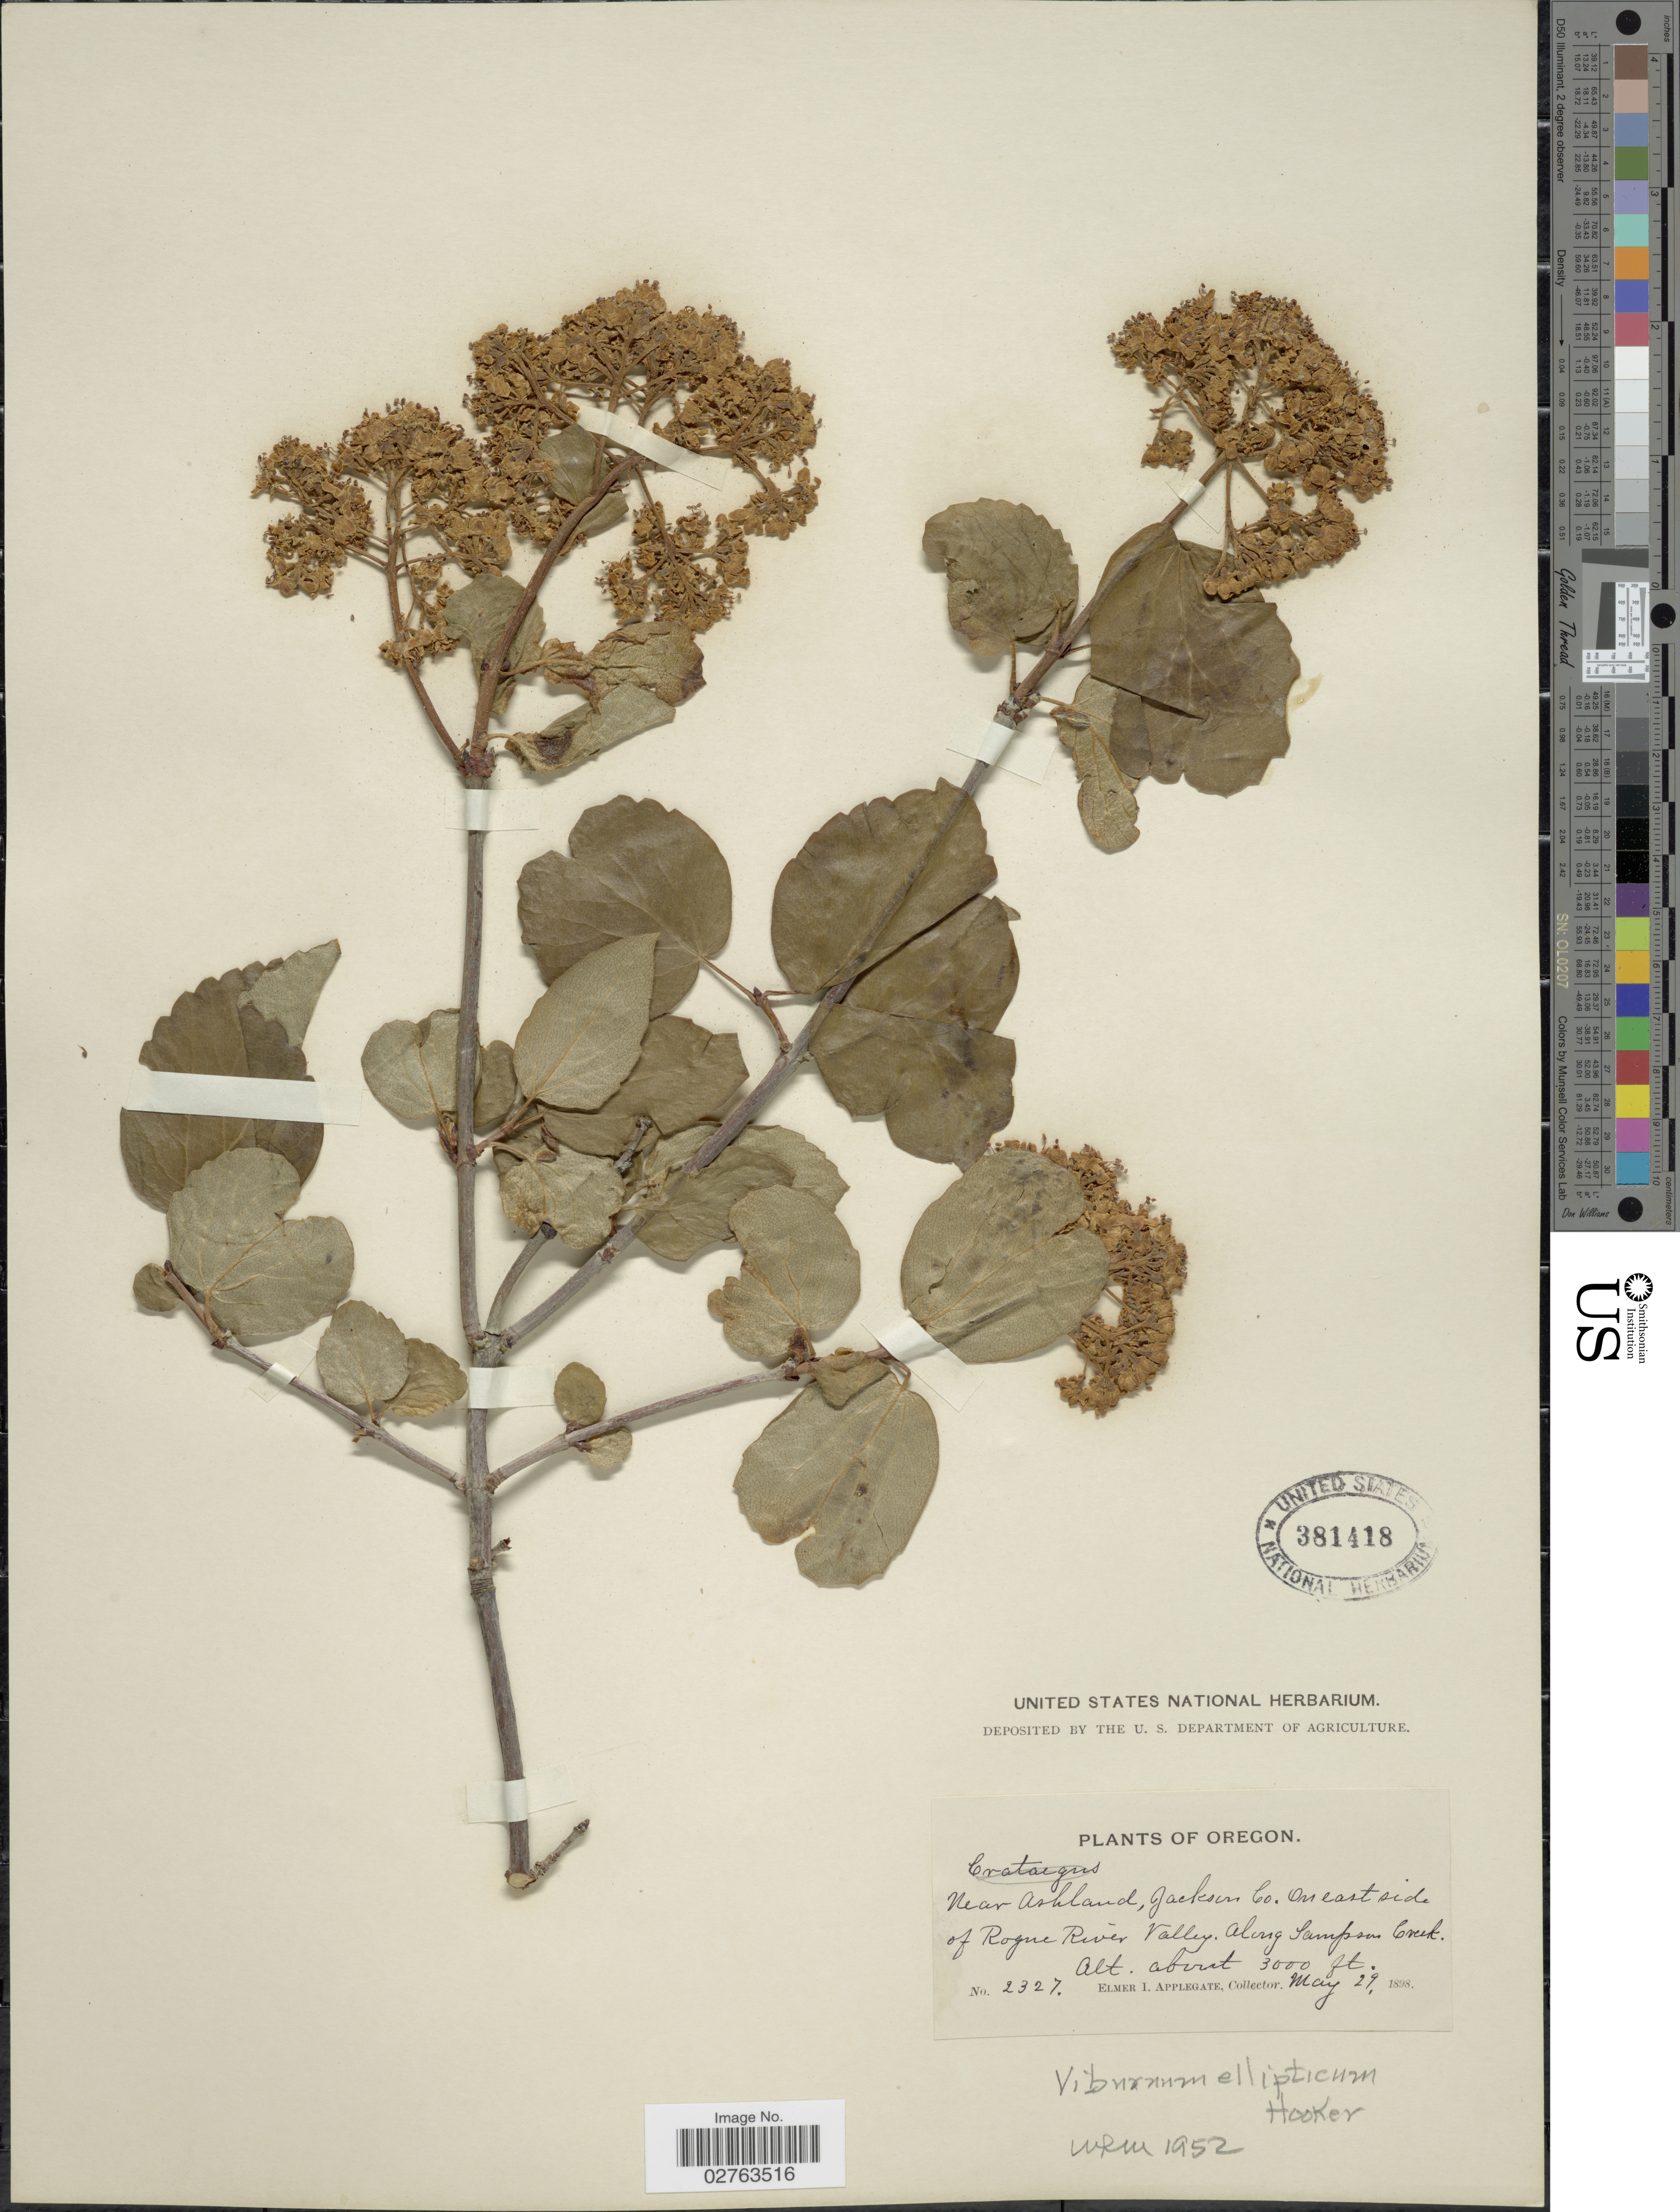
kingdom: Plantae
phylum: Tracheophyta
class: Magnoliopsida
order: Dipsacales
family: Viburnaceae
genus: Viburnum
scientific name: Viburnum ellipticum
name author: Hook.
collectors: E. I. Applegate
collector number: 2327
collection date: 1898-05-29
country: United States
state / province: Oregon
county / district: Jackson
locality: Near Ashland, Jackson Co. On east side of Rogue River Valley, Along Sampson Creek.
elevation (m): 914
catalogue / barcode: US 381418